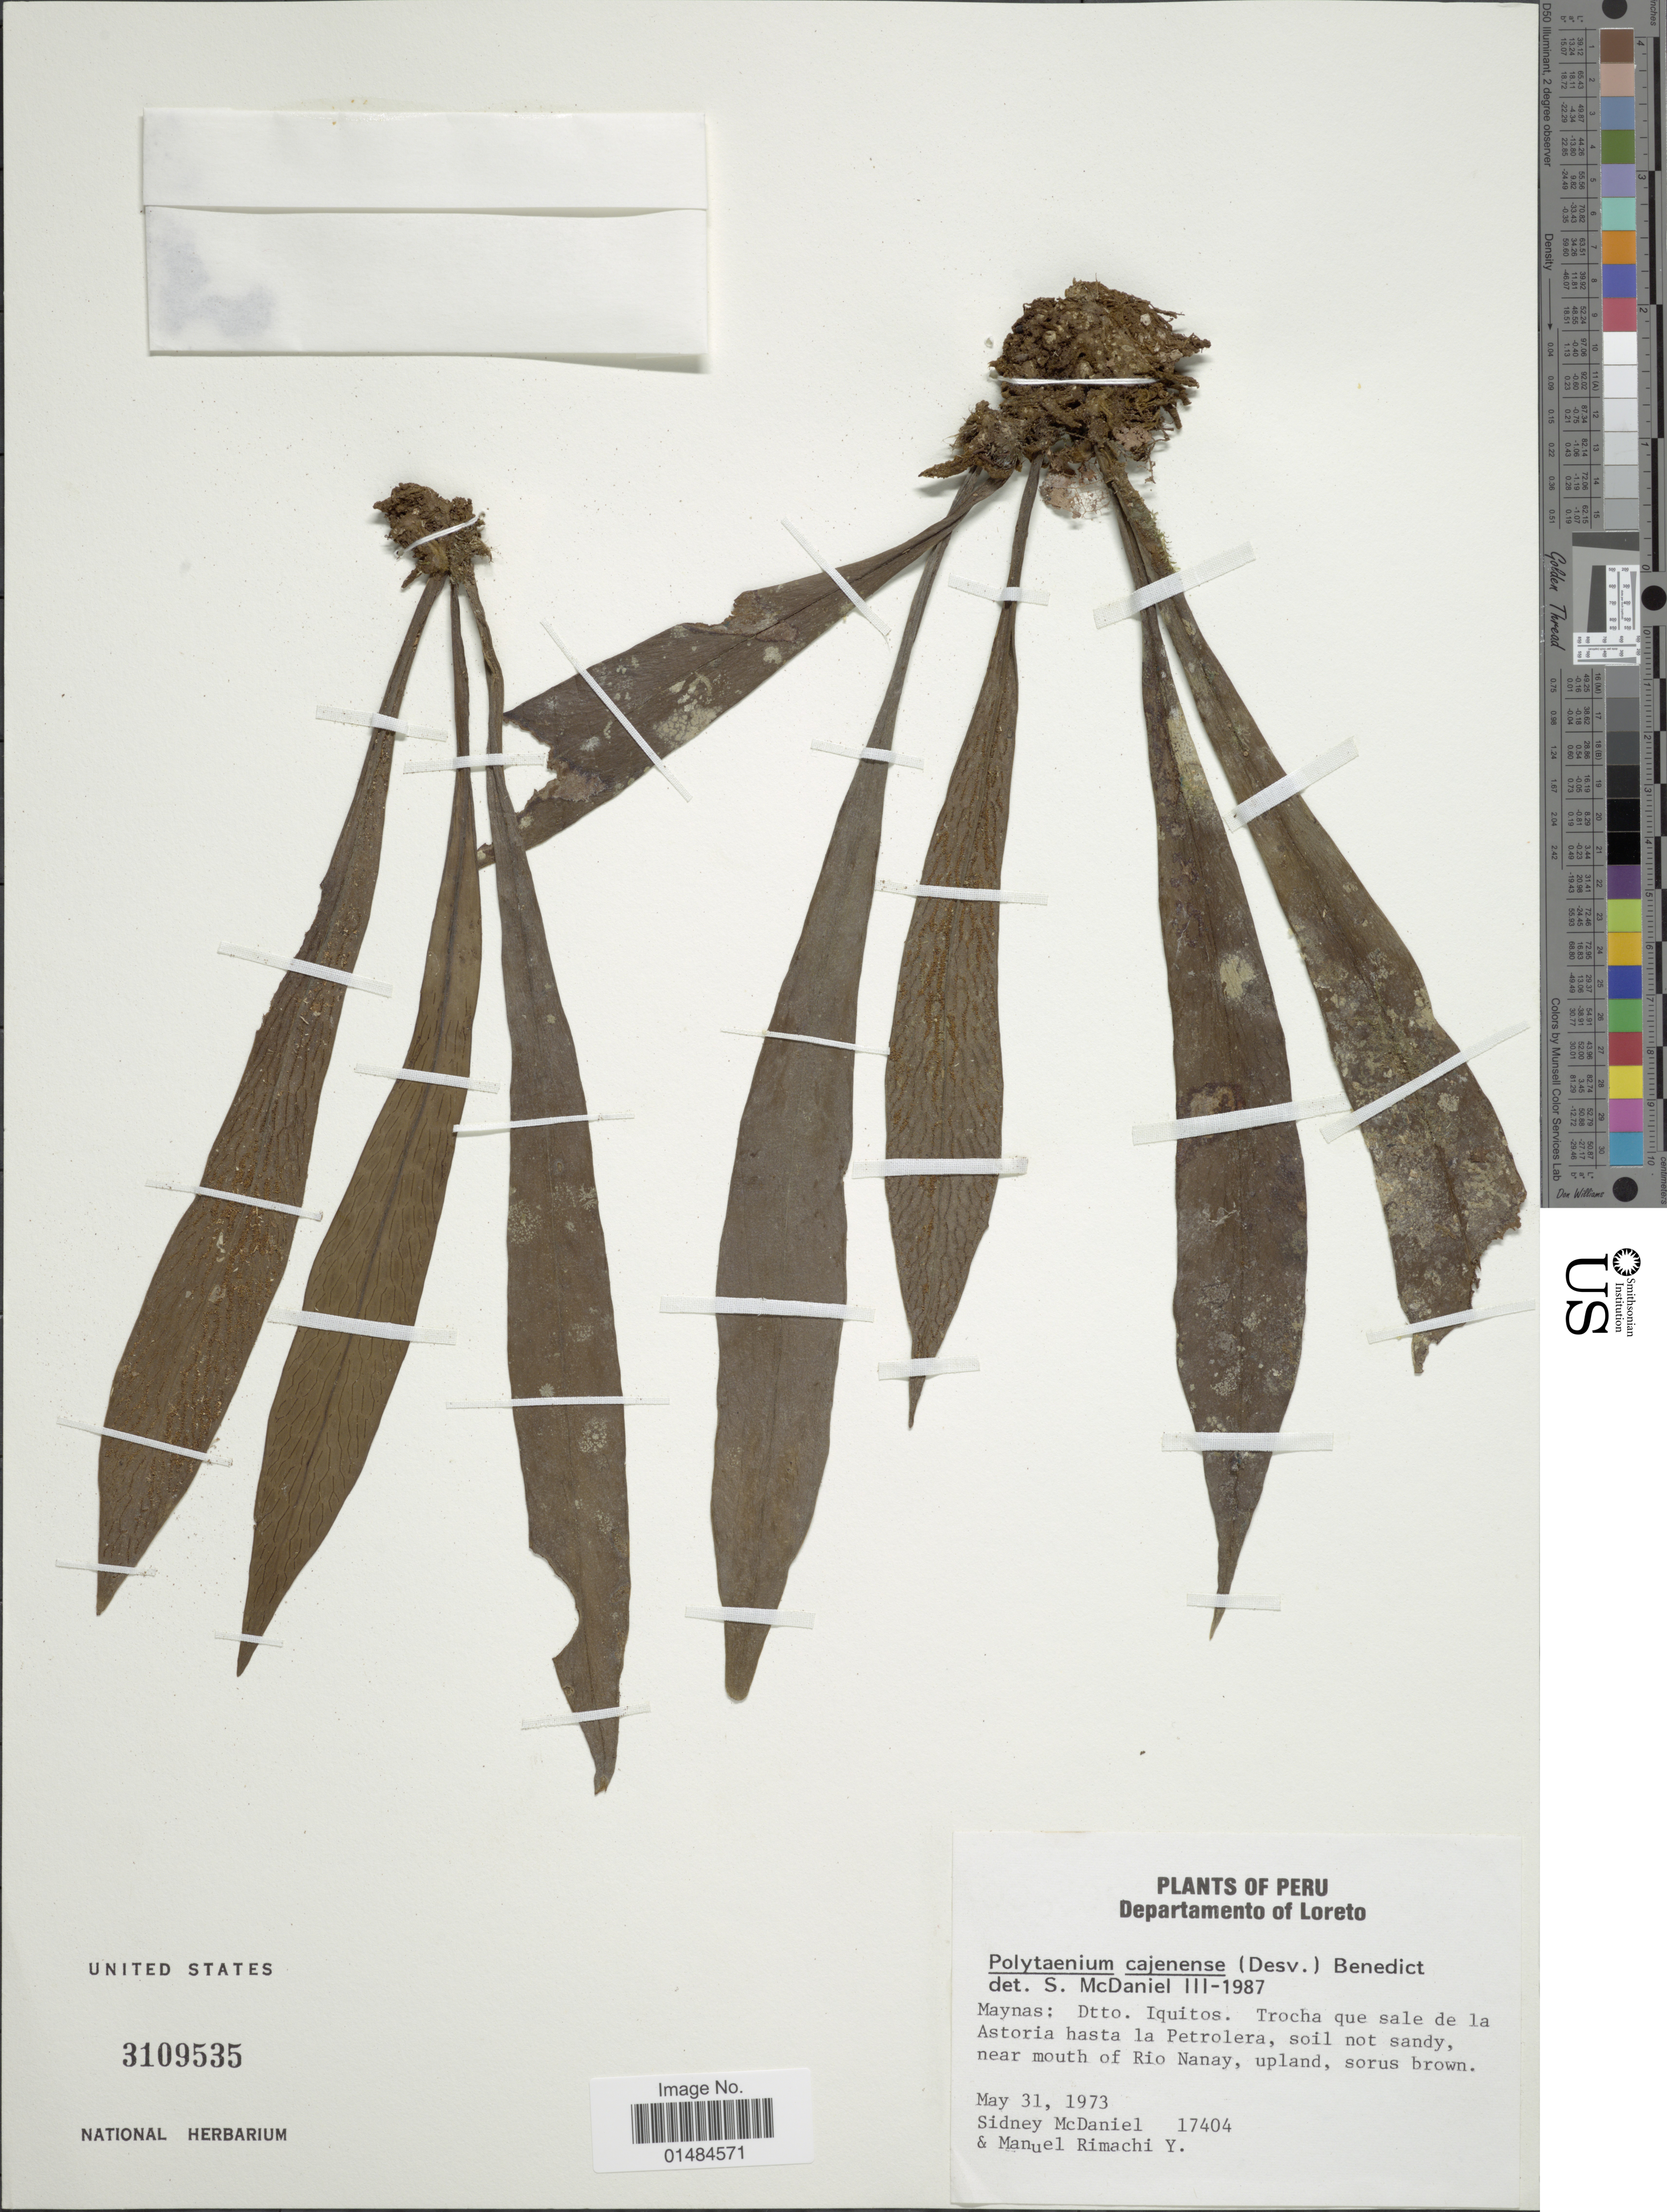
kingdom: Plantae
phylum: Tracheophyta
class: Polypodiopsida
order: Polypodiales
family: Pteridaceae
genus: Polytaenium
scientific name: Polytaenium cajenense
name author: (Desv.) Benedict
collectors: S. McDaniel & M. Rimachi Y.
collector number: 17404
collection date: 1973-05-31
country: Peru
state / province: Loreto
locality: Maynas: Dtto. Iquitos. Trocha que sale de la Astoria hasta la Petrolera, soil not sandy, near mouth of Rio Nanay, upland, sorus brown.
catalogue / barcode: US 3109535